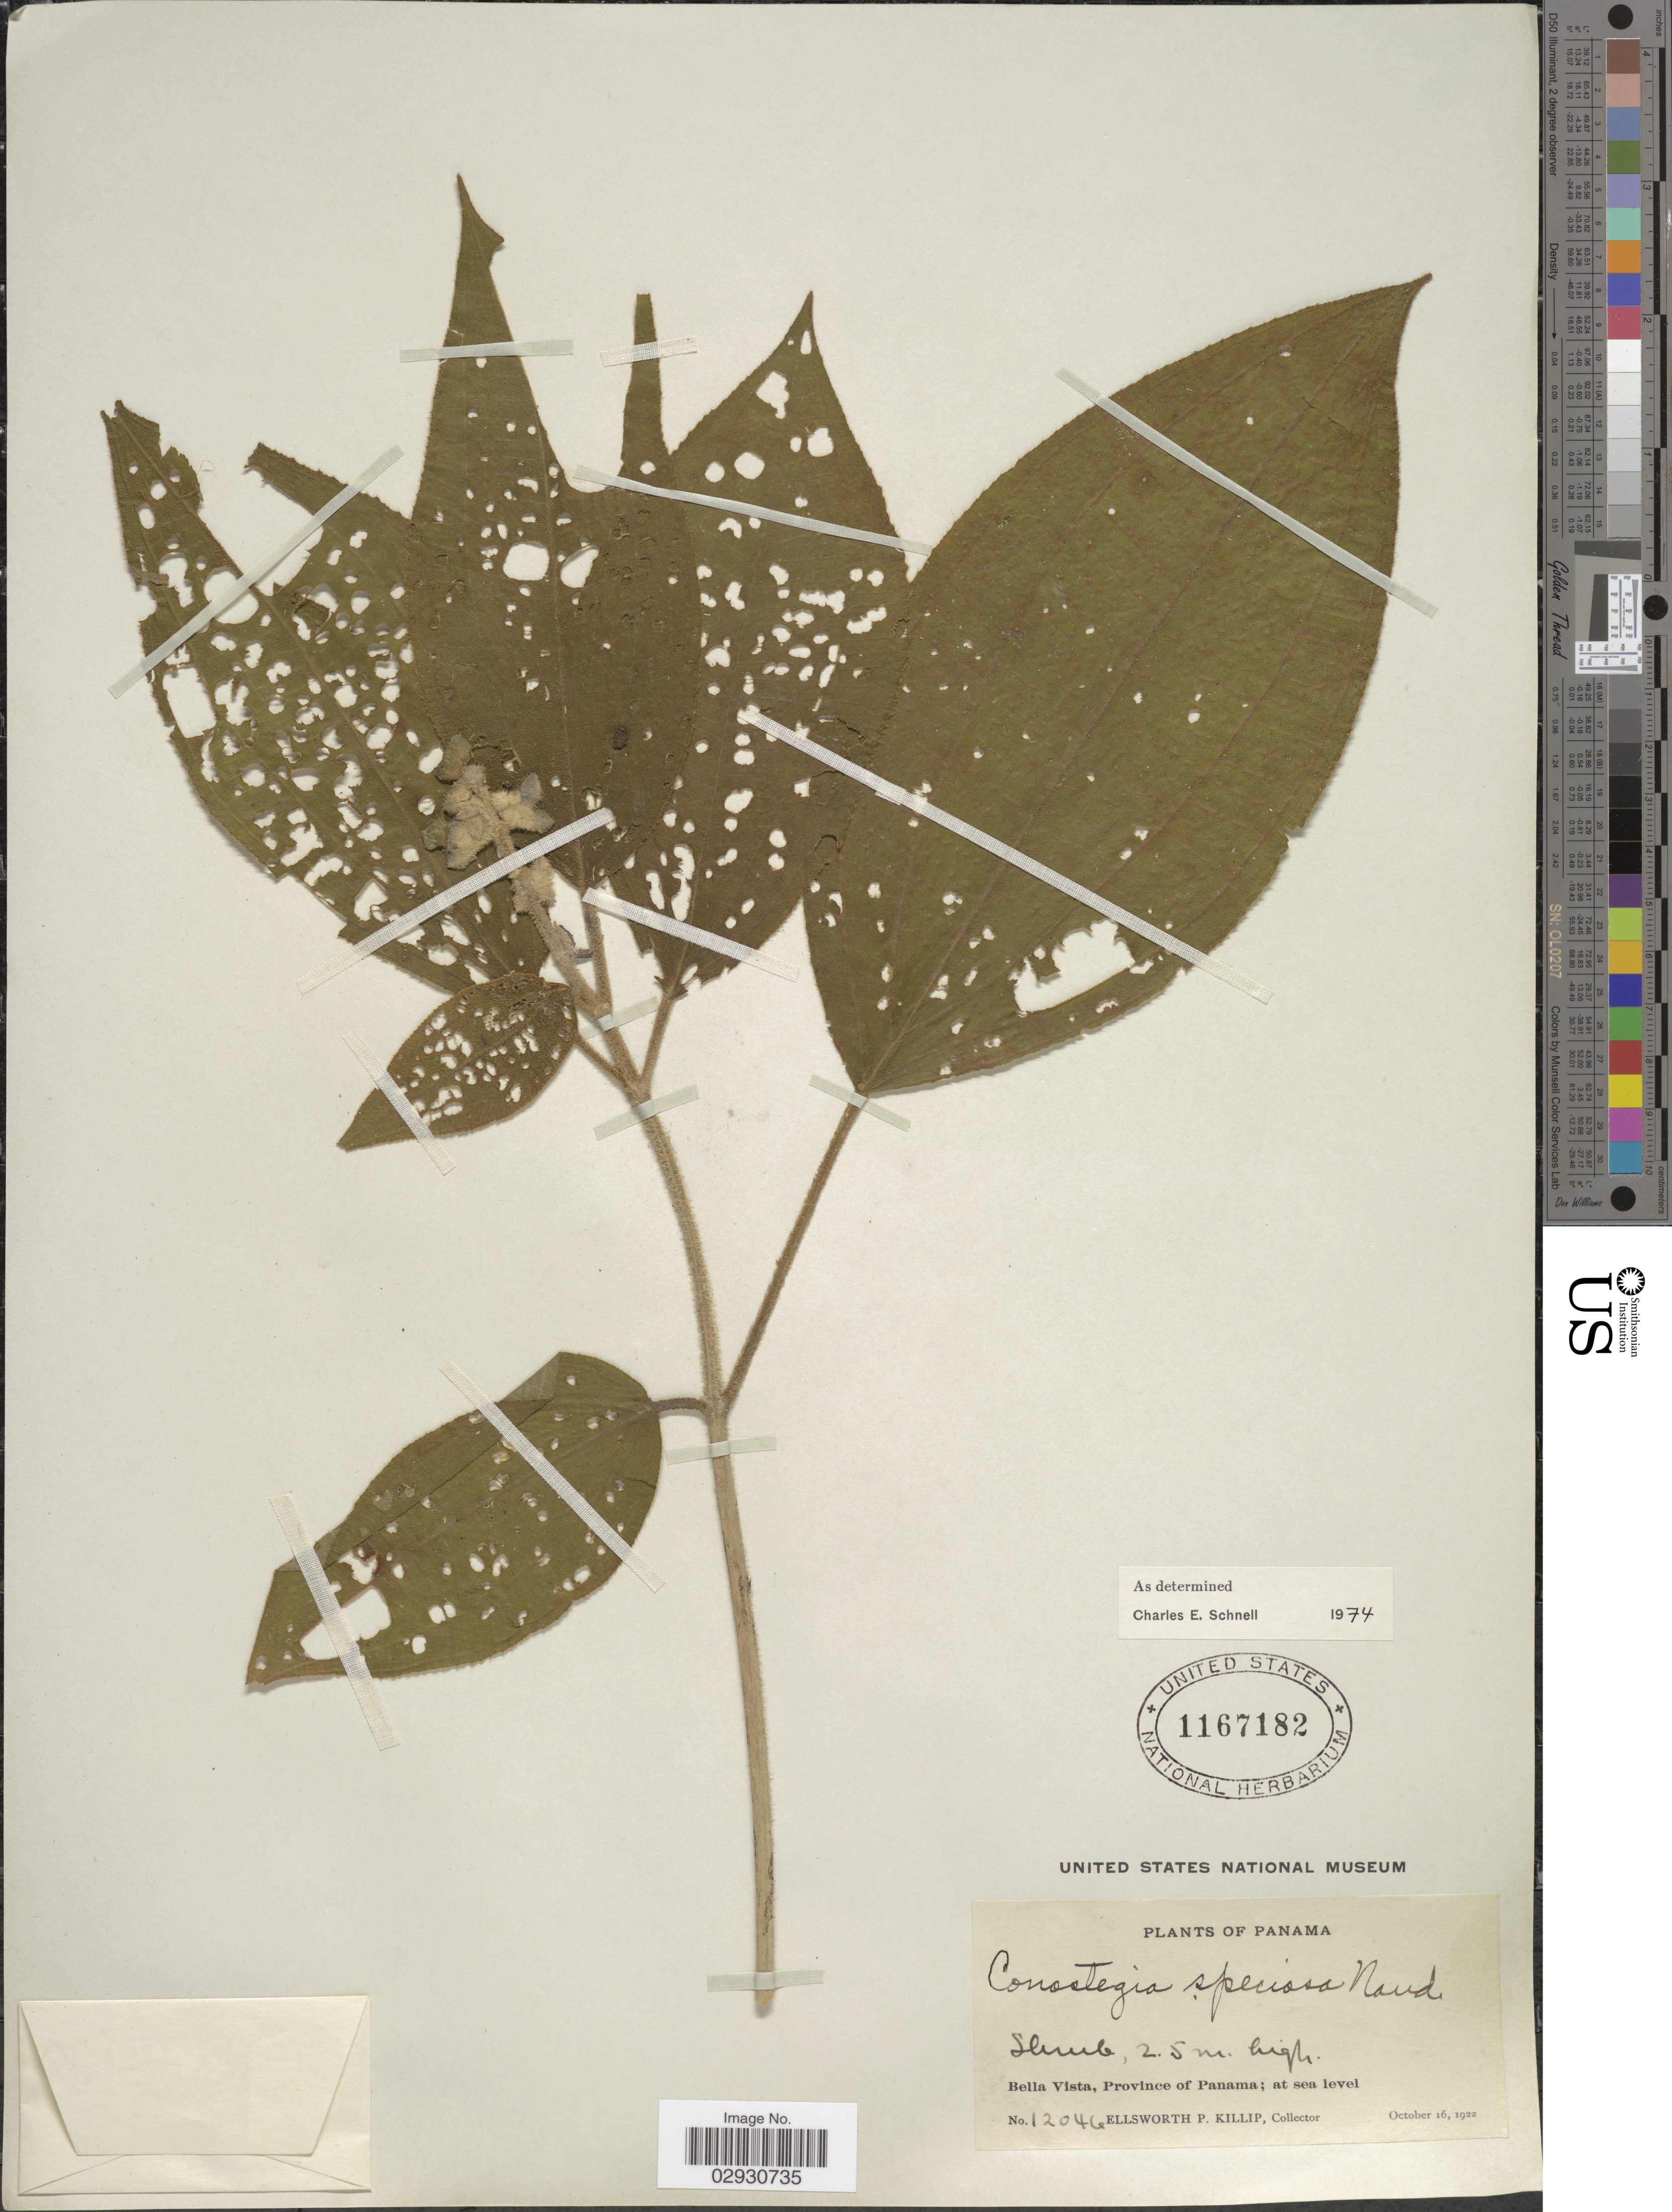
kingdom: Plantae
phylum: Tracheophyta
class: Magnoliopsida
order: Myrtales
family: Melastomataceae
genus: Conostegia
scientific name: Conostegia speciosa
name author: Naudin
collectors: E. P. Killip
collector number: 12046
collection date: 1922-10-16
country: Panama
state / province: Panamá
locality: Bella Vista, Province of Panama.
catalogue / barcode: US 1167182